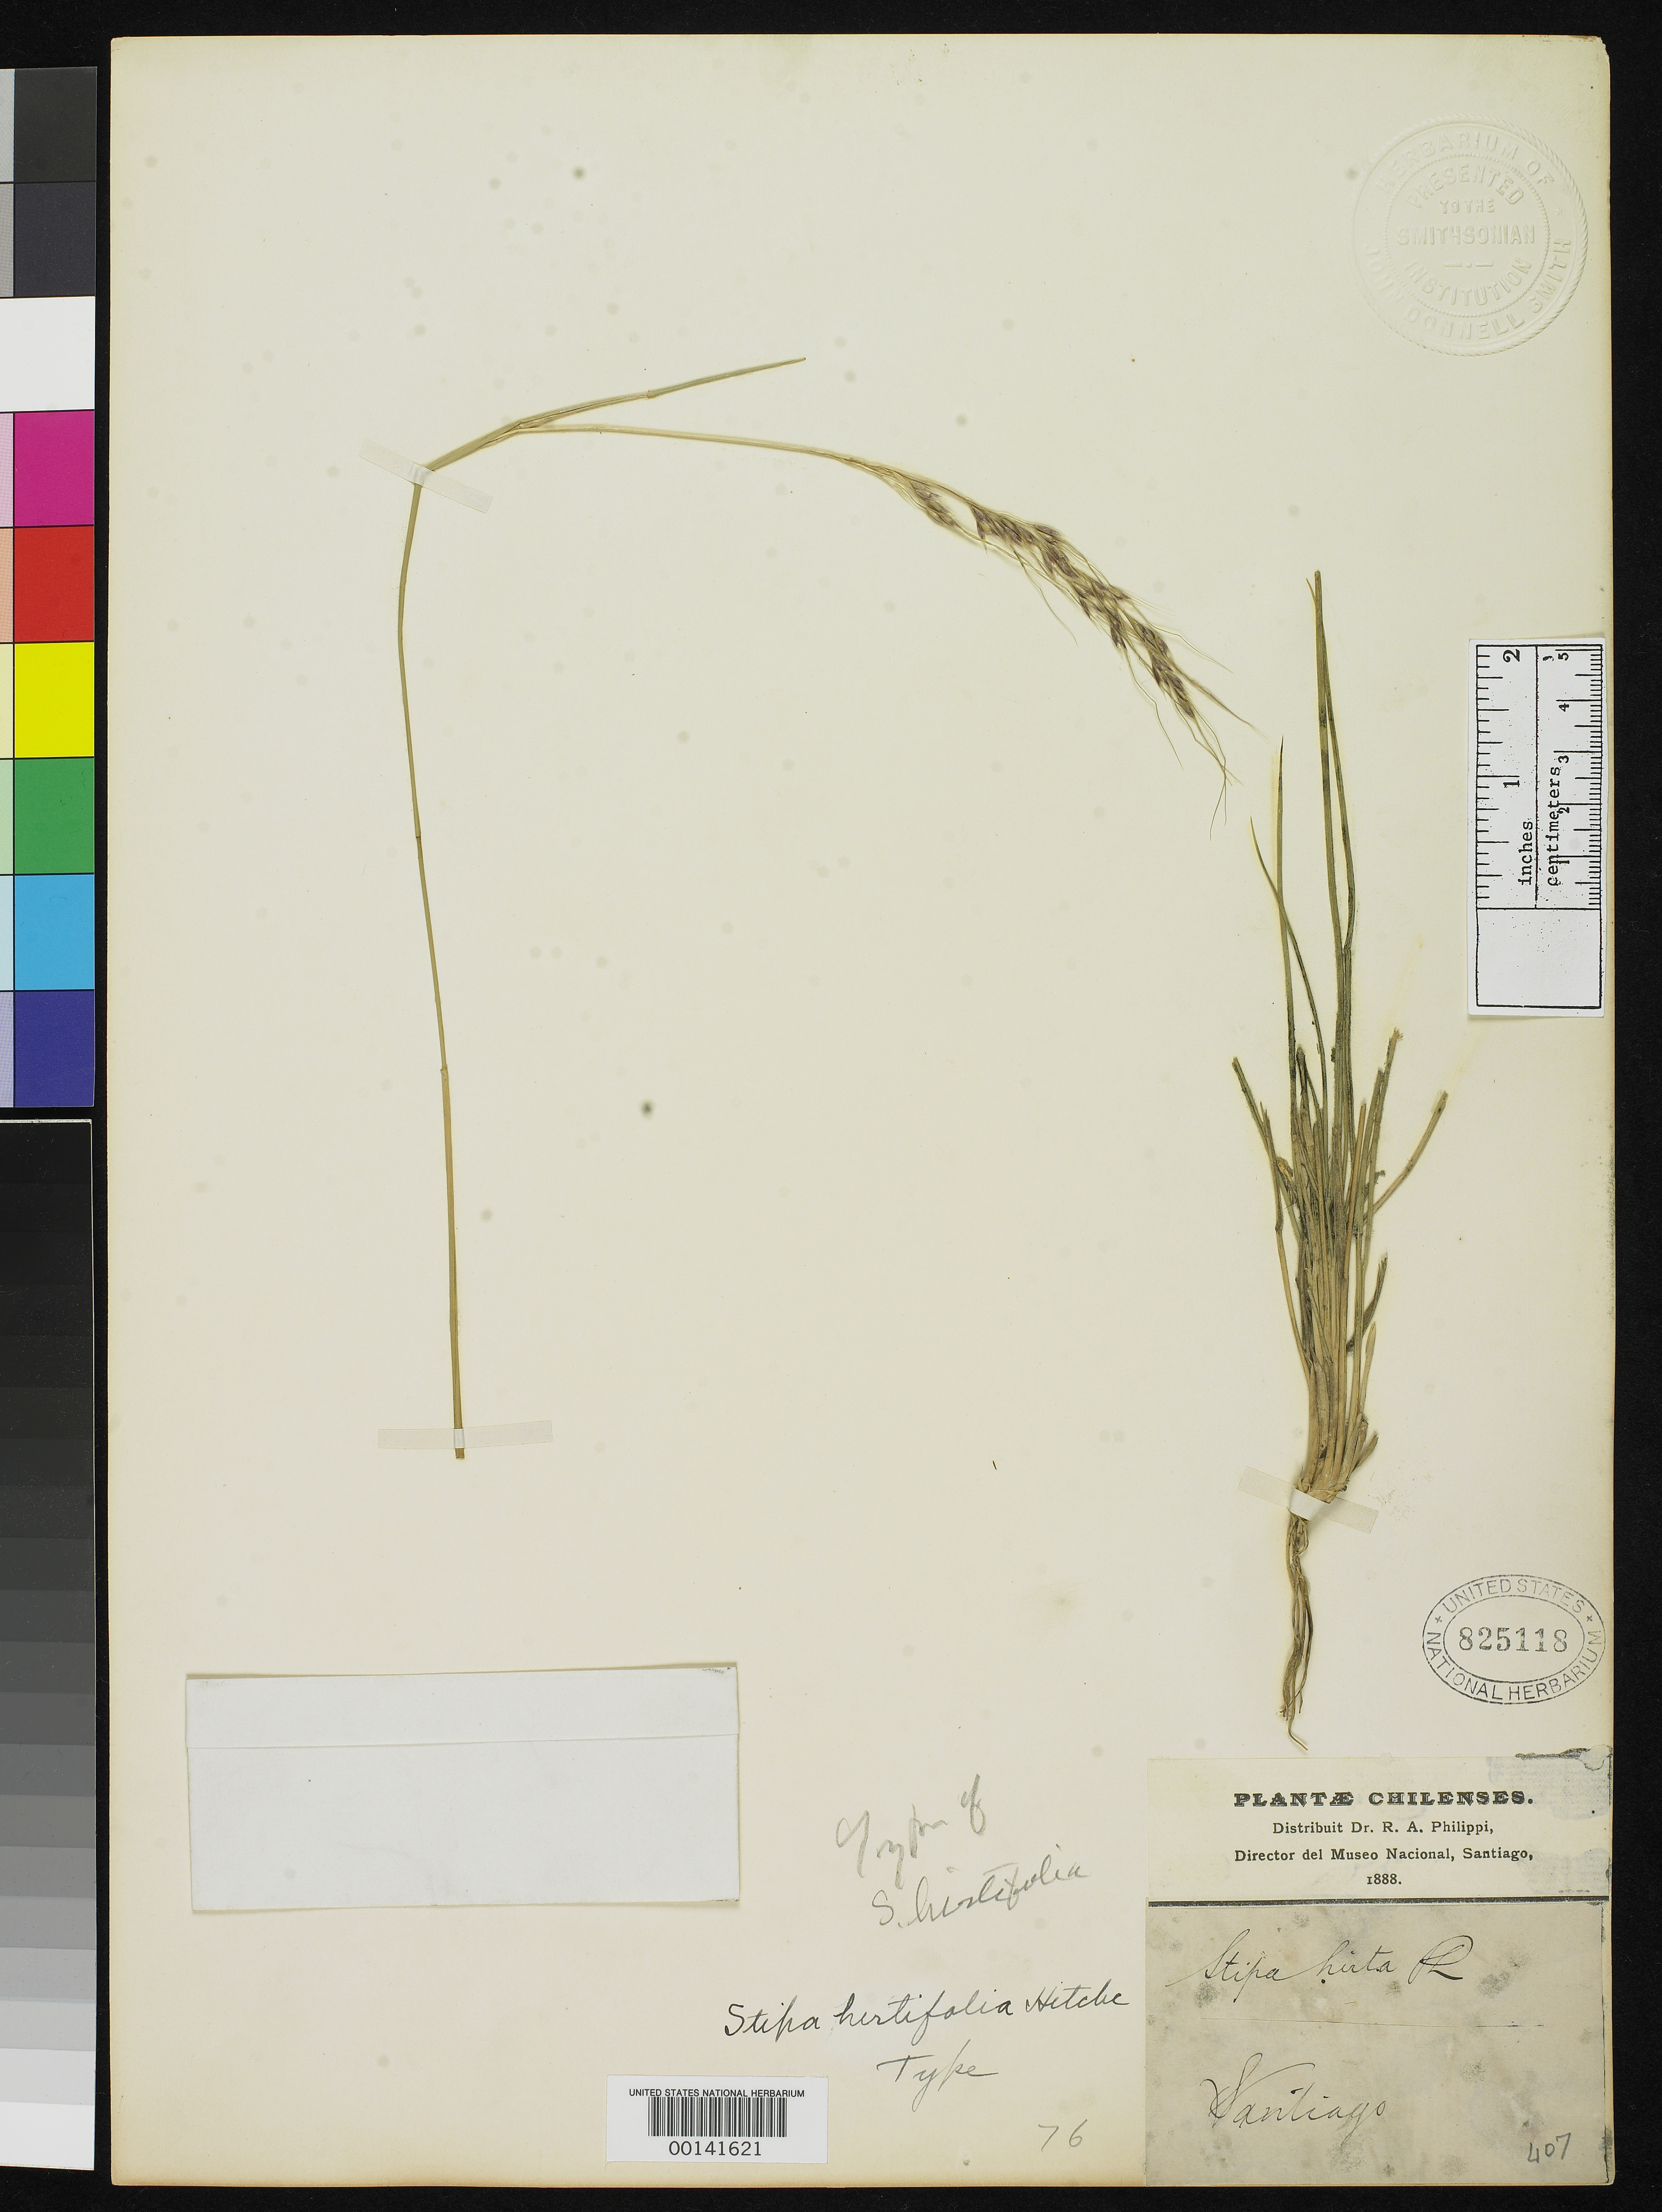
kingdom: Plantae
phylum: Tracheophyta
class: Liliopsida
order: Poales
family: Poaceae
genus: Stipa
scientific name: Stipa hirtifolia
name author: Hitchc.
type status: Holotype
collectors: R. A. Philippi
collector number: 407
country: Chile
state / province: Región Metropolitana (RM)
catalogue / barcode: US 825118